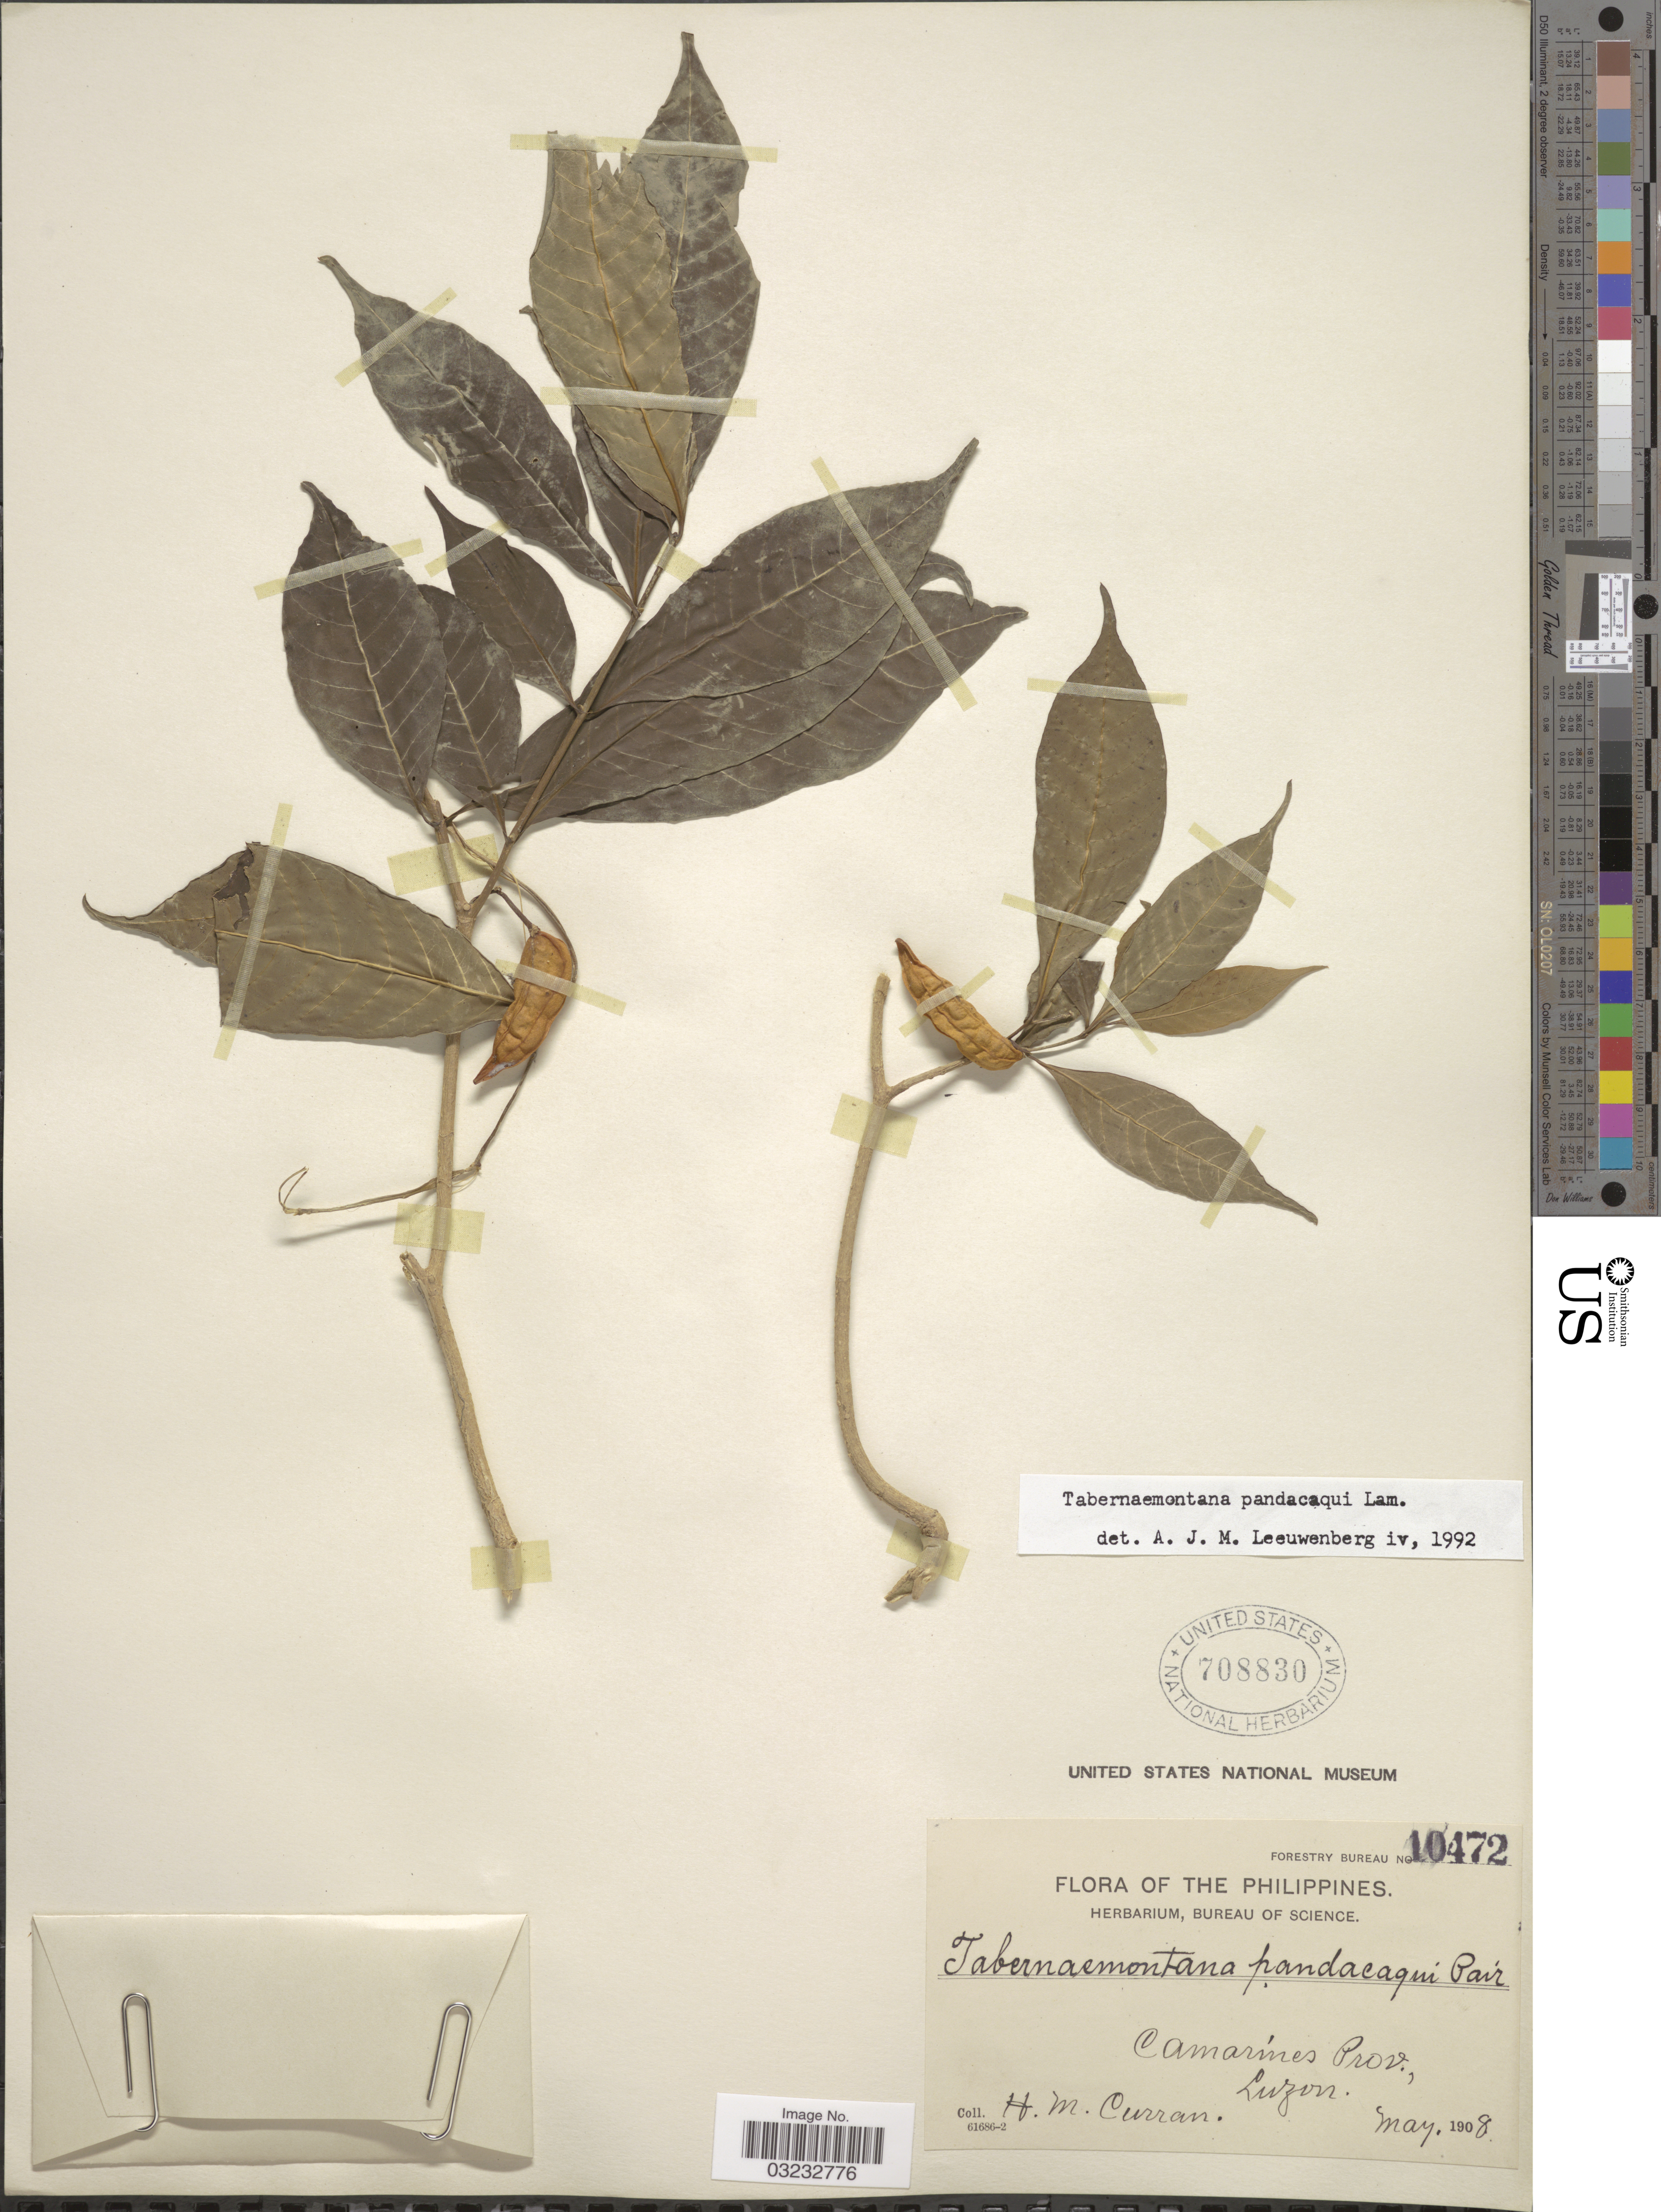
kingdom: Plantae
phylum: Tracheophyta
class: Magnoliopsida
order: Gentianales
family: Apocynaceae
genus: Tabernaemontana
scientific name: Tabernaemontana pandacaqui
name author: Poir.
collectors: H. M. Curran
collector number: Forestry Bureau 10472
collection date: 1908-05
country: Philippines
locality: Camarines Prov., Luzon.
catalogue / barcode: US 708830